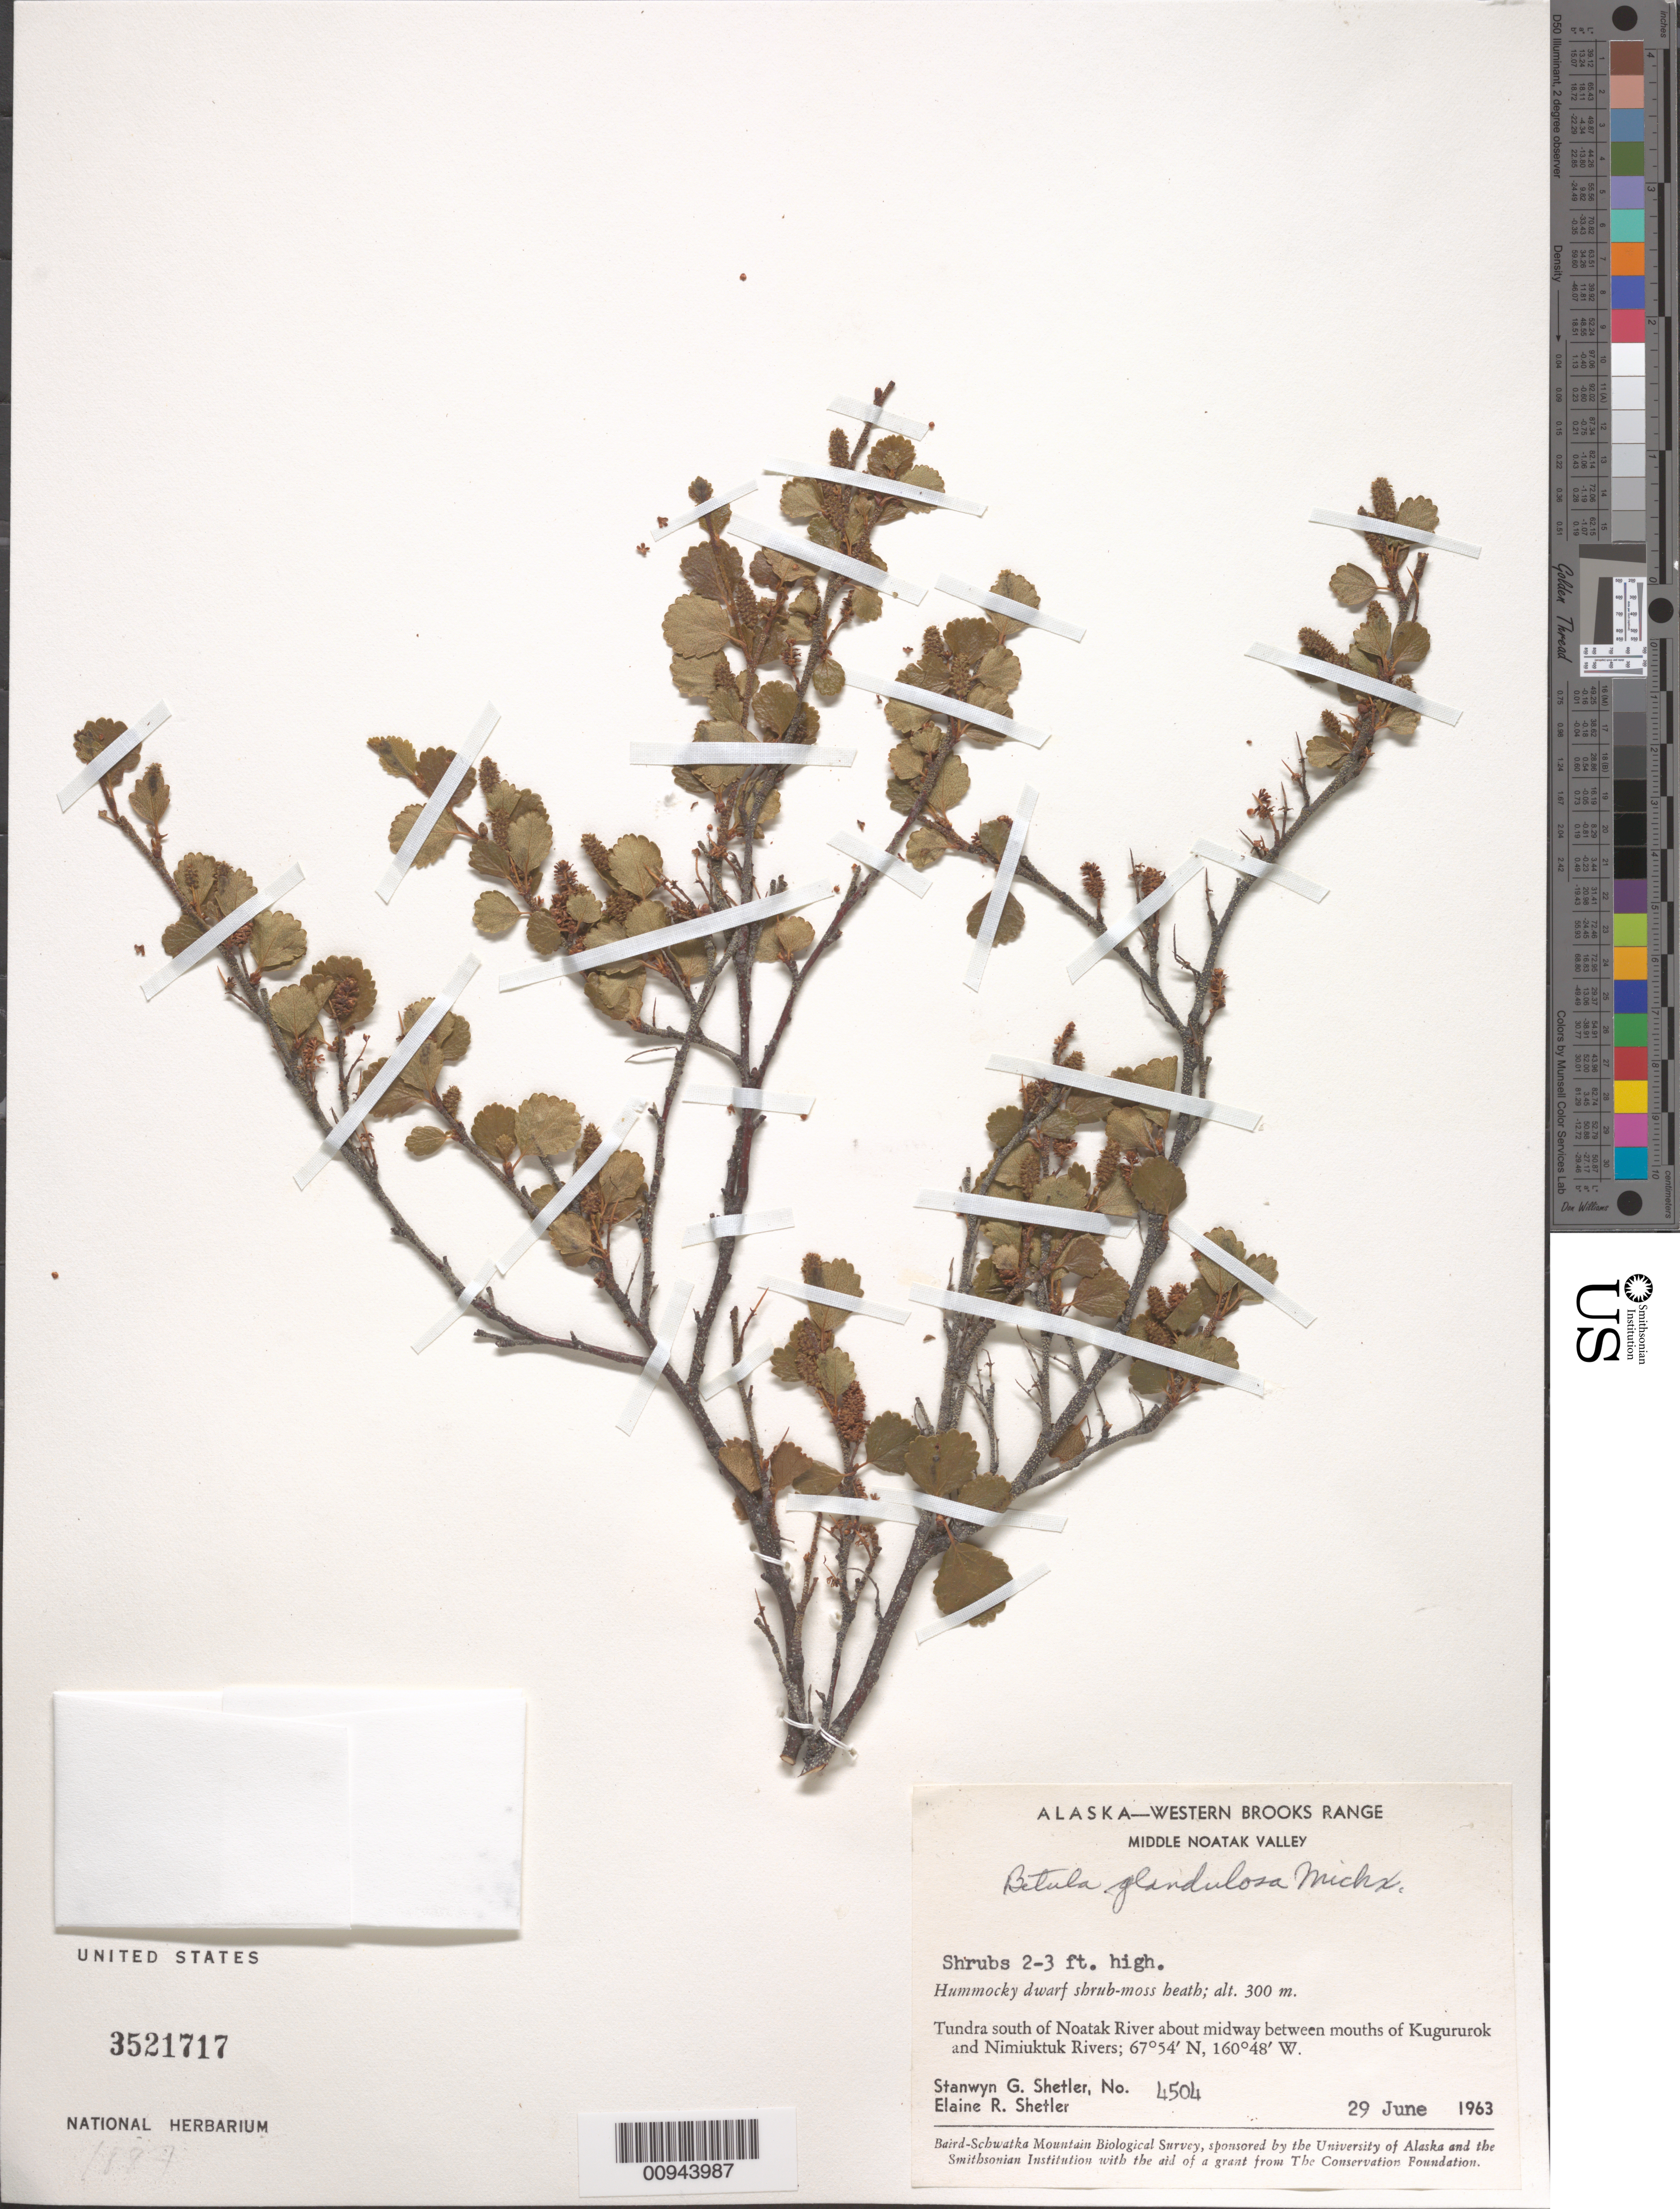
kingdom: Plantae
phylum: Tracheophyta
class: Magnoliopsida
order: Fagales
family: Betulaceae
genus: Betula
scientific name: Betula glandulosa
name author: Michx.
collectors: S. Shetler & E. R. Shetler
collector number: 4504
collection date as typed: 29 Jun 1963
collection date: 1963-06-29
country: United States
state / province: Alaska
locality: S of Noatak River about midway between mouths of Kugururok and Nimiuktuk Rivers. Western Brooks Range, Middle Noatak Valley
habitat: Tundra. Hummocky dwarf shrub-moss heath.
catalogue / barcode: US 3521717